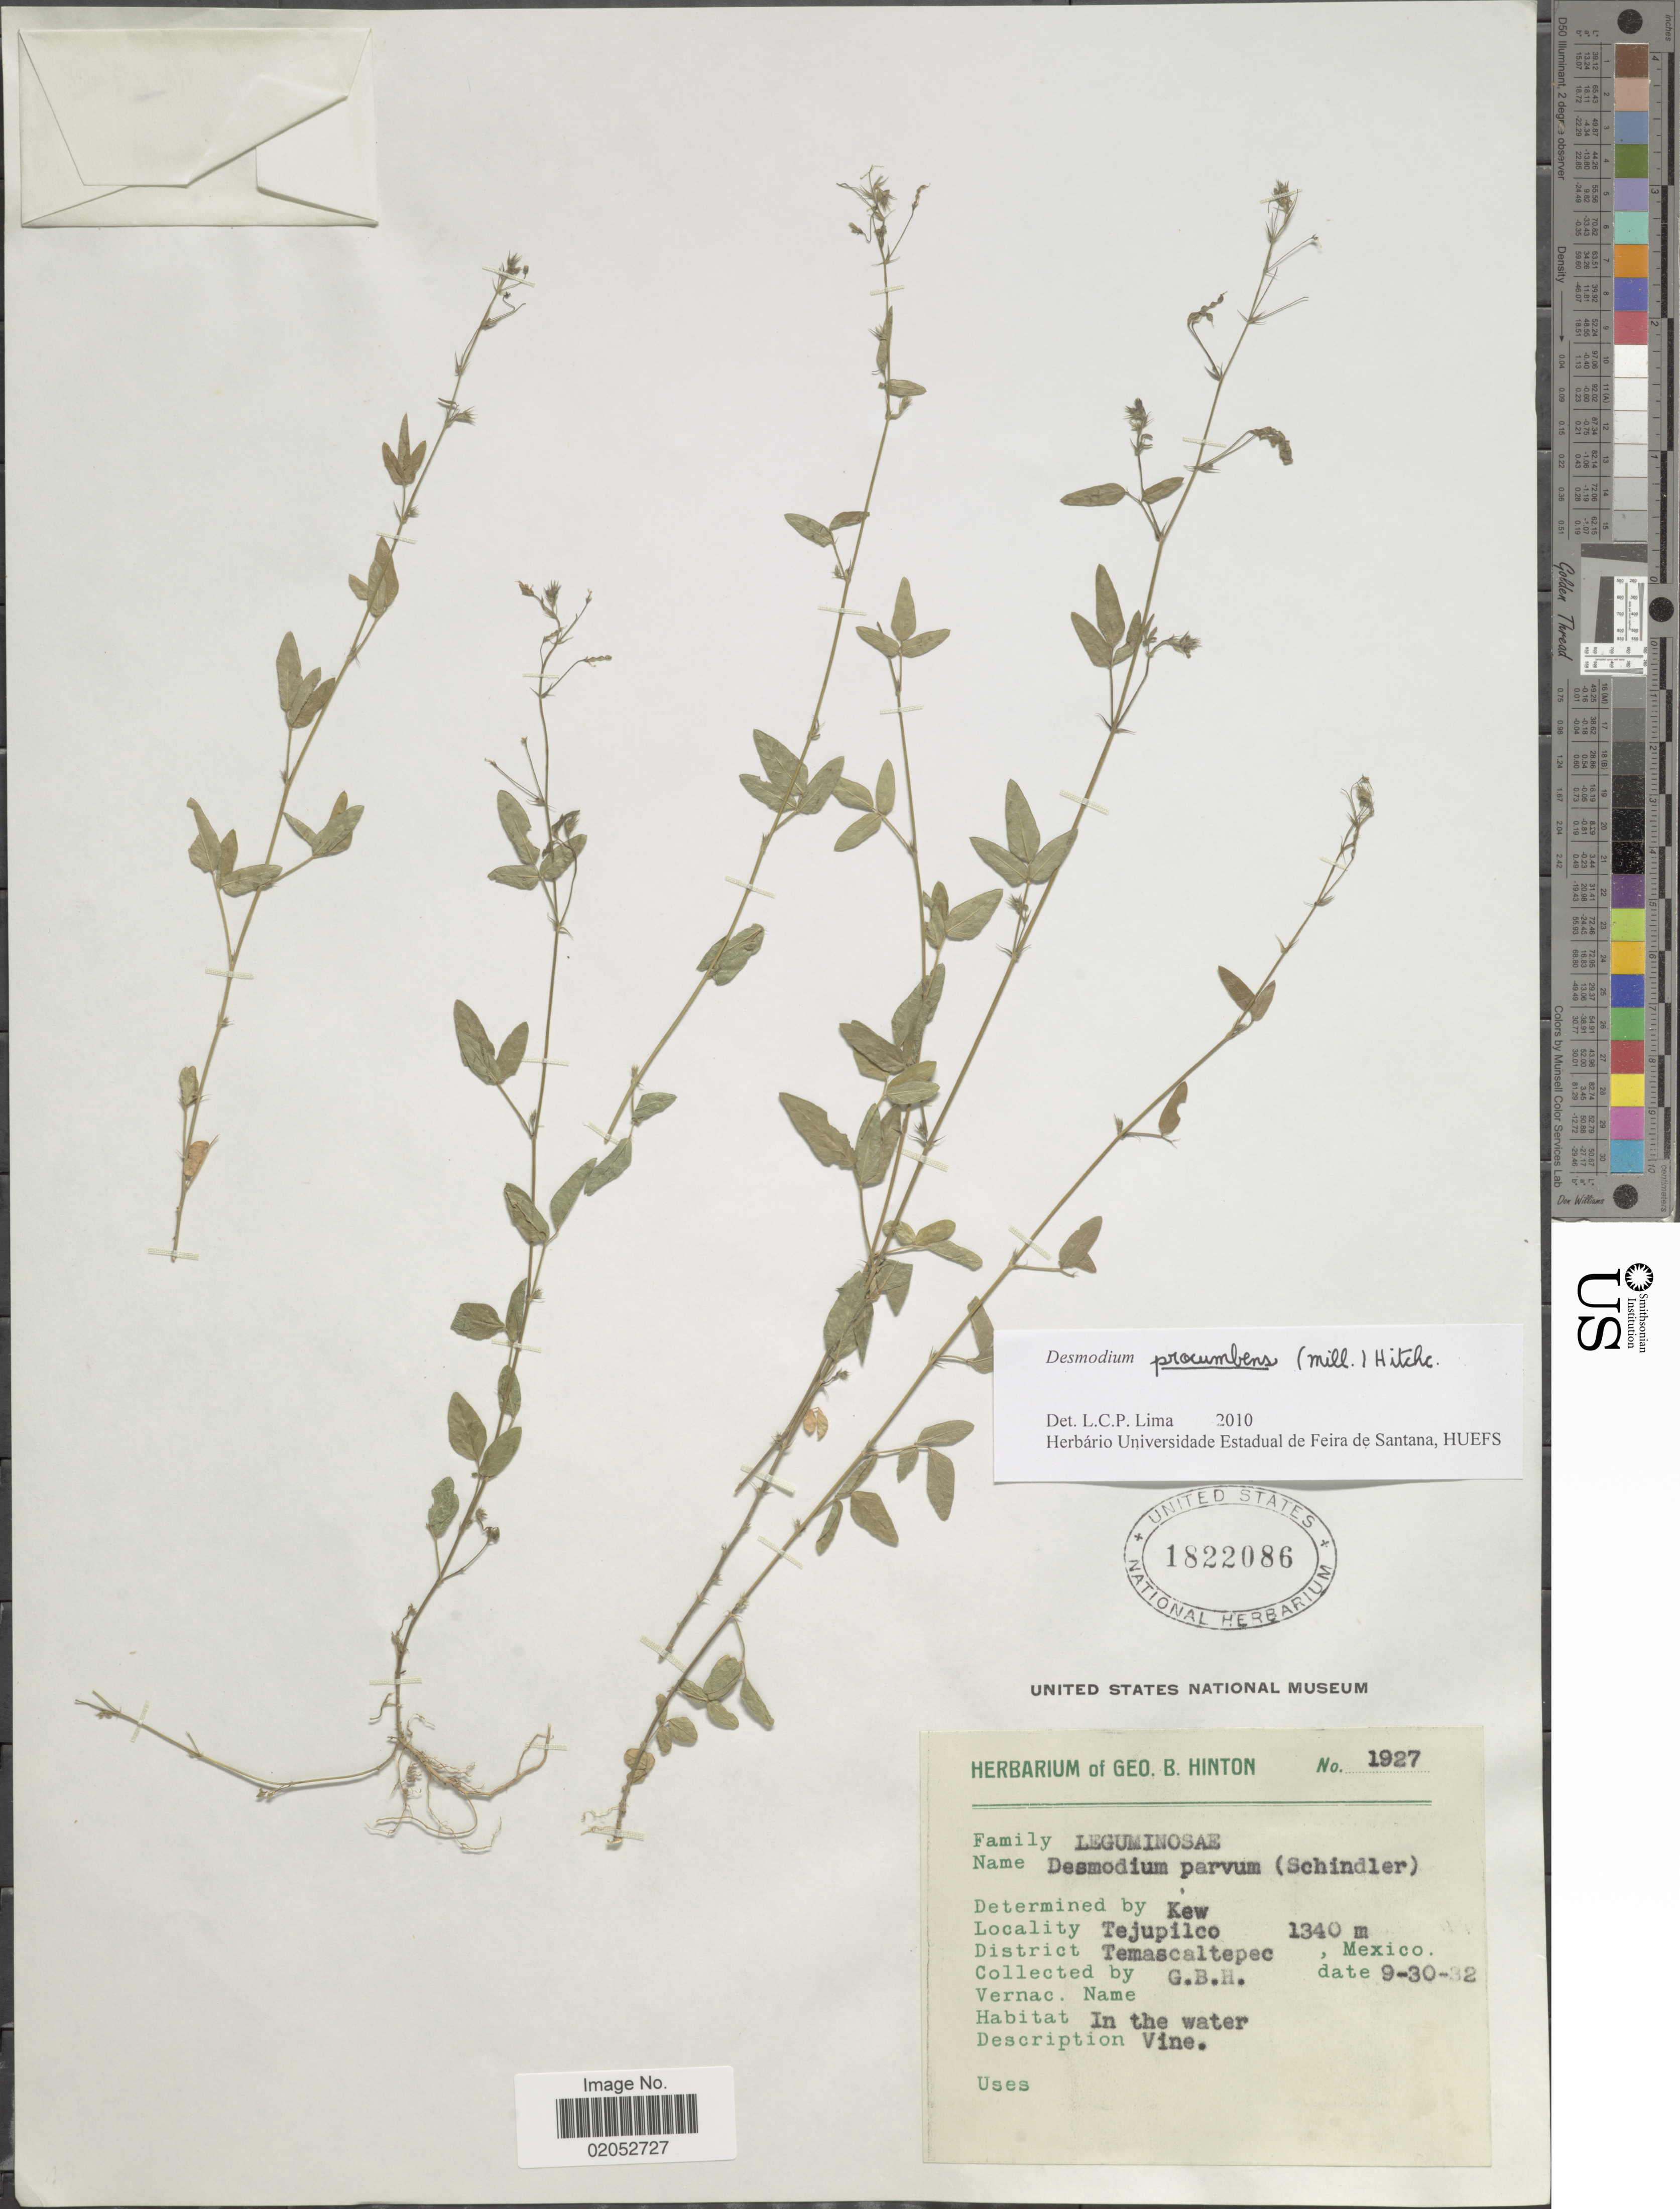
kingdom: Plantae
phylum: Tracheophyta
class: Magnoliopsida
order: Fabales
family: Fabaceae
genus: Desmodium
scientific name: Desmodium procumbens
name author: (Mill.) Hitchc.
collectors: G. B. Hinton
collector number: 1927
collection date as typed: Transcribed d/m/y: 30/9/32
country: Mexico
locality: Tejupilco, District Temascaltepec, Mexico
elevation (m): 1340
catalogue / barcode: US 1822086